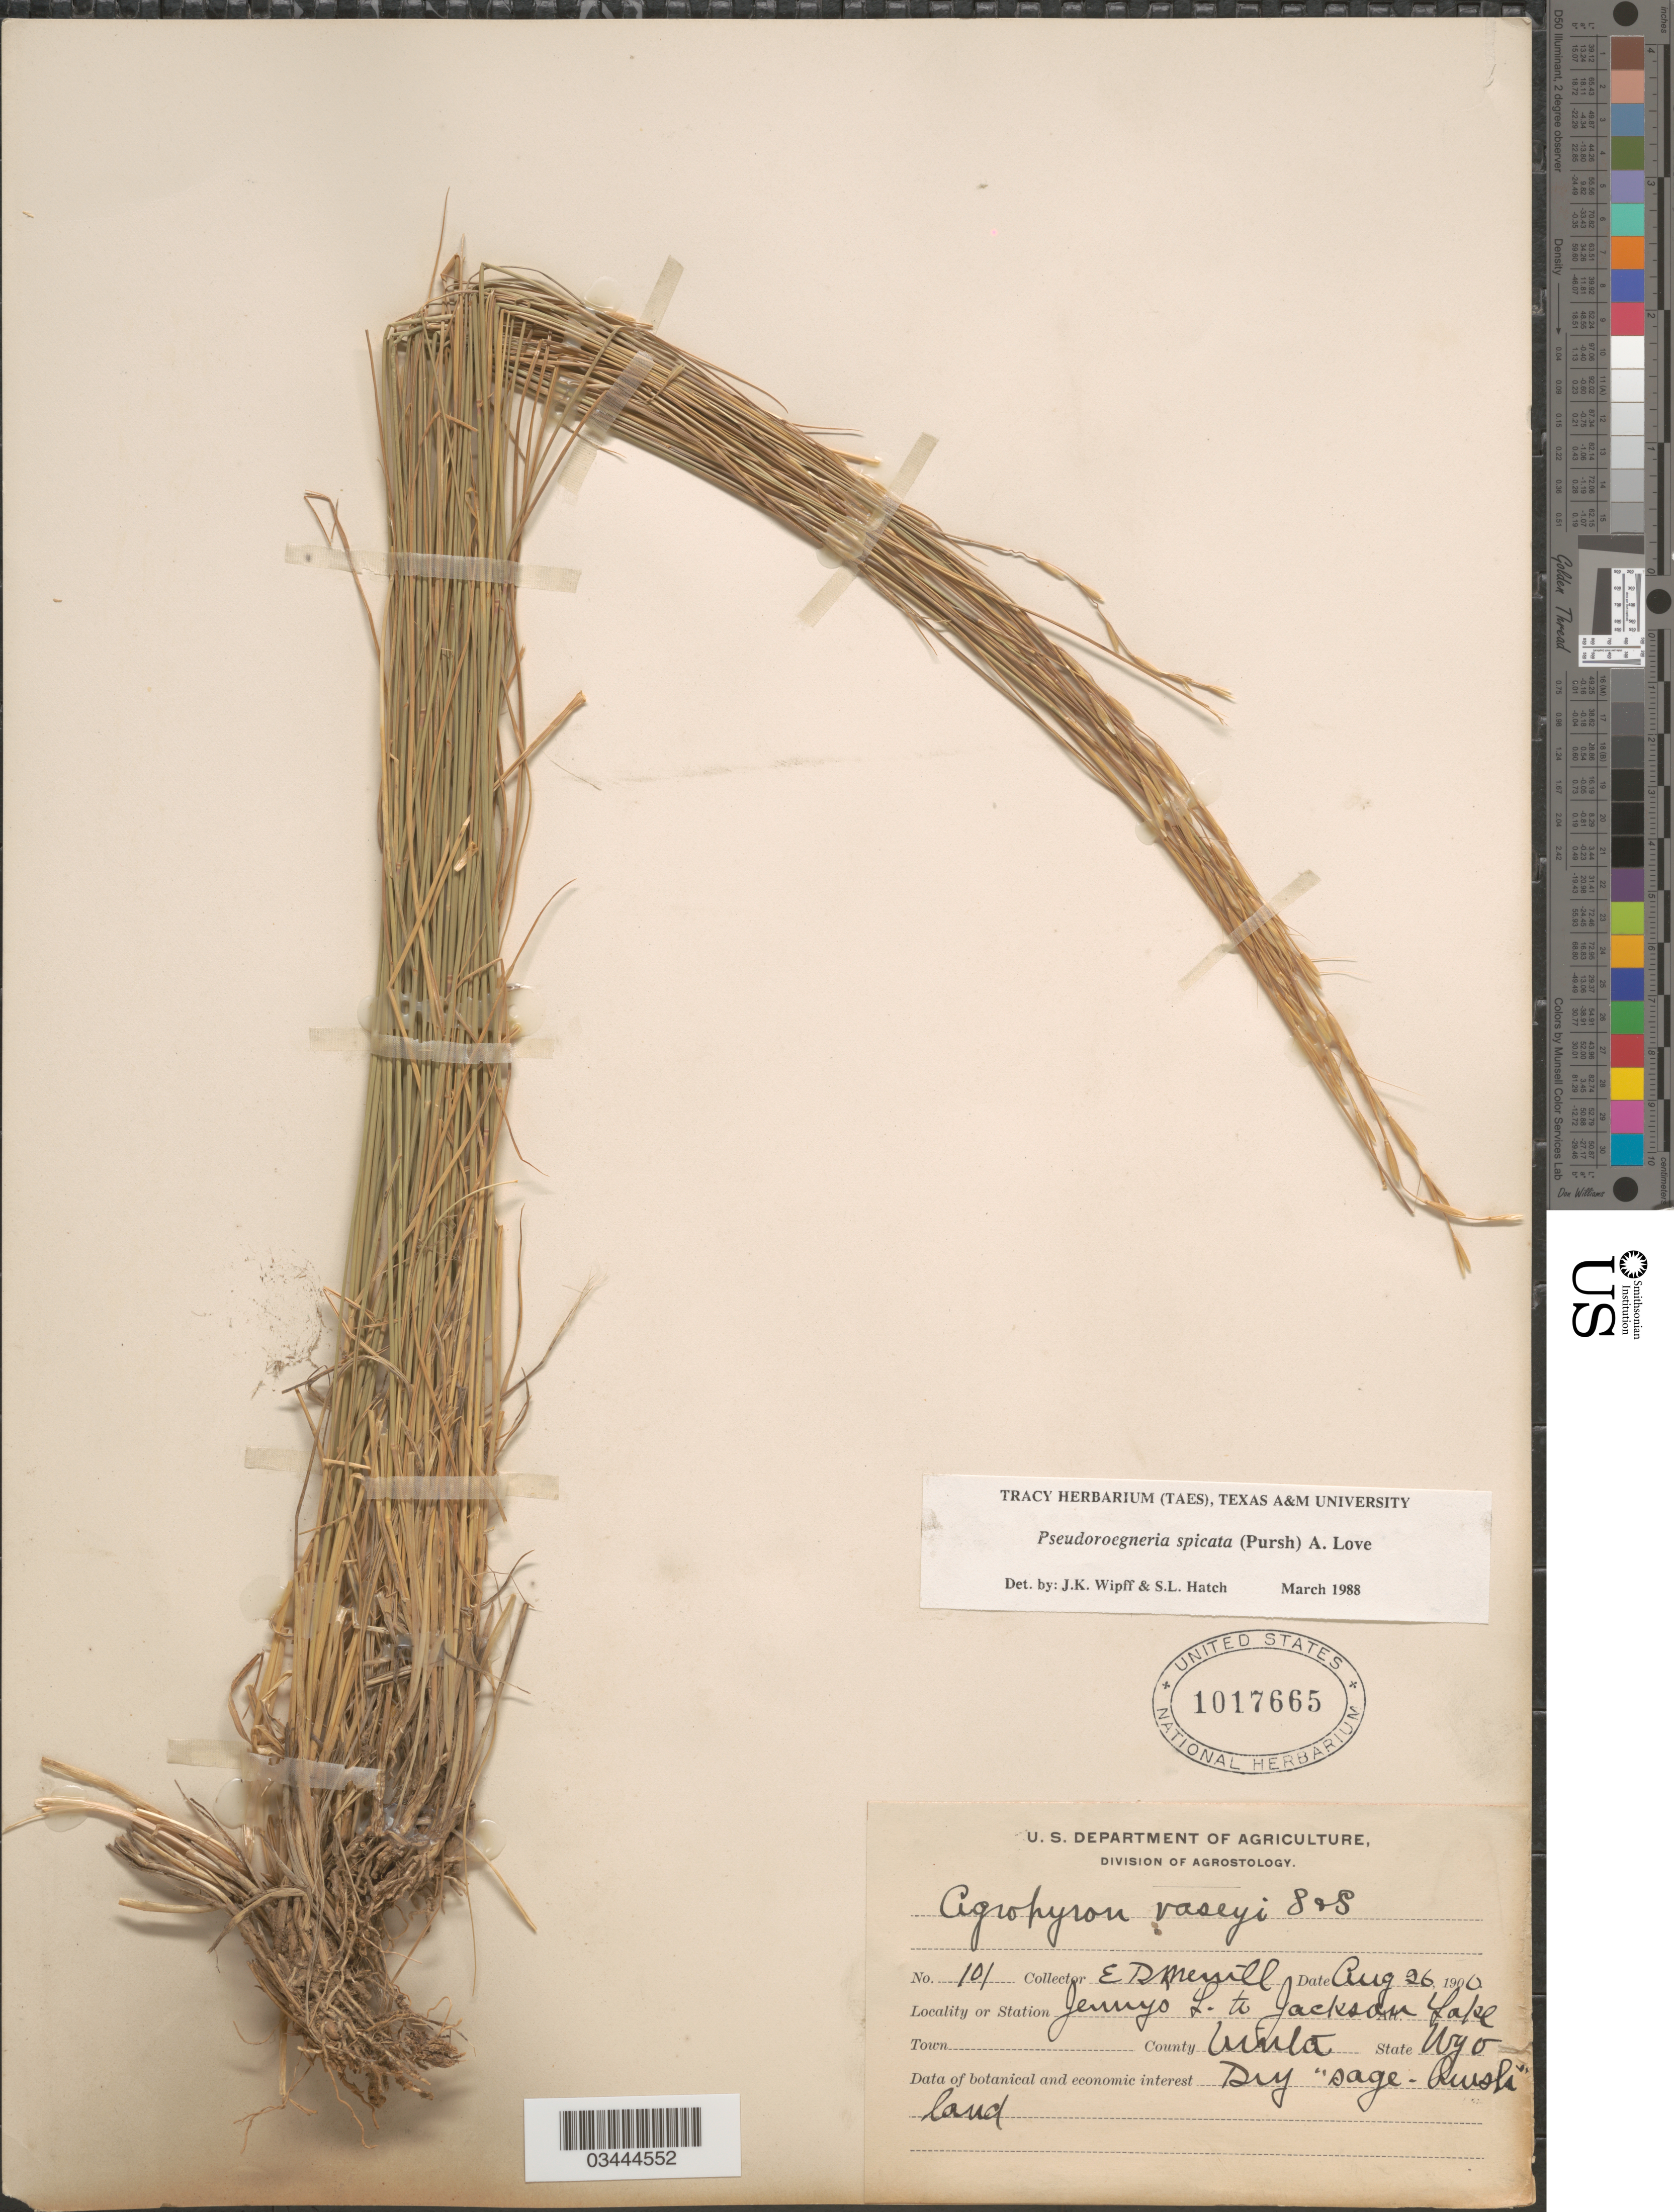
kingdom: Plantae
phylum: Tracheophyta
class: Liliopsida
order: Poales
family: Poaceae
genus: Pseudoroegneria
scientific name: Pseudoroegneria spicata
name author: (Pursh) Á. Löve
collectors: E. D. Merrill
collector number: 101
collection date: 1900-08-26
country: United States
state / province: Wyoming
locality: Jennys L. to Jackson Lake. County Uinta.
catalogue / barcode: US 1017665